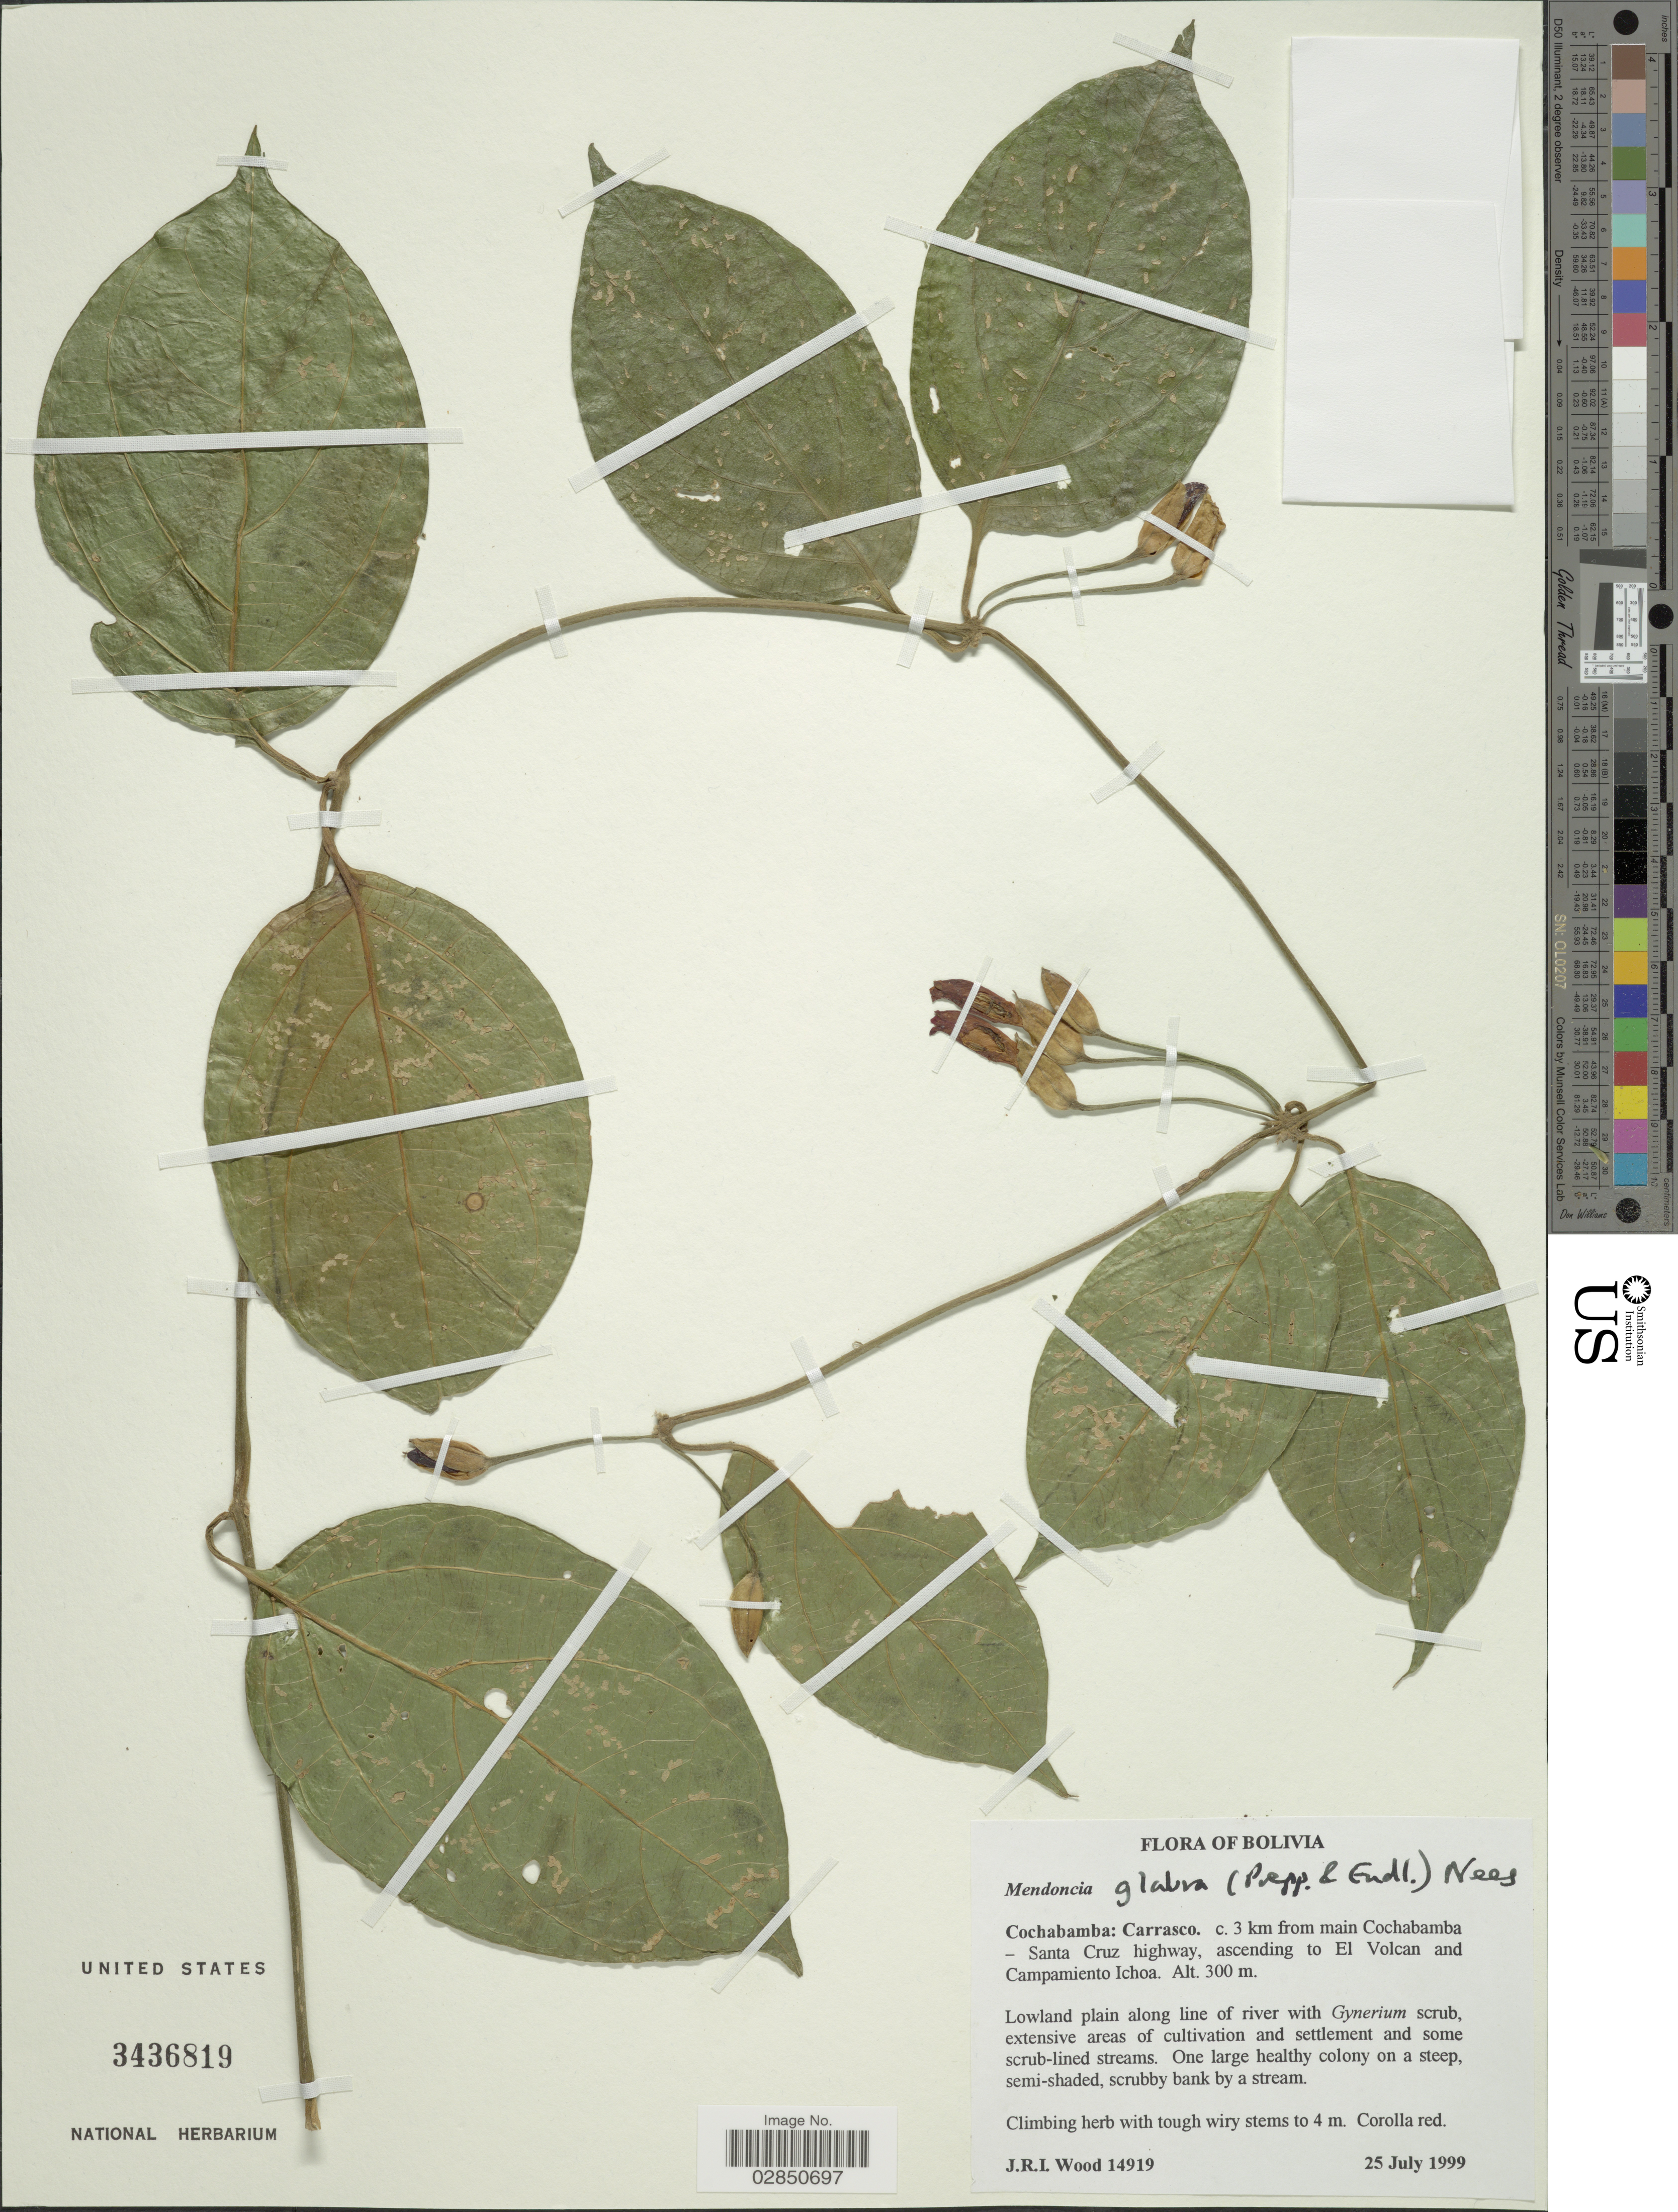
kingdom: Plantae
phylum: Tracheophyta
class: Magnoliopsida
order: Lamiales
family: Acanthaceae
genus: Mendoncia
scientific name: Mendoncia aspera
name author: (Ruiz & Pav.) Nees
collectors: J. R. I. Wood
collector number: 14919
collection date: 1999-07-25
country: Bolivia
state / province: Cochabamba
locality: Cochabamba: Carrasco: c. 3 km from main Cochabamba, Santa Cruz highway, ascending to El Volcan and Campamiento Ichoa.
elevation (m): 300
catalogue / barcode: US 3436819